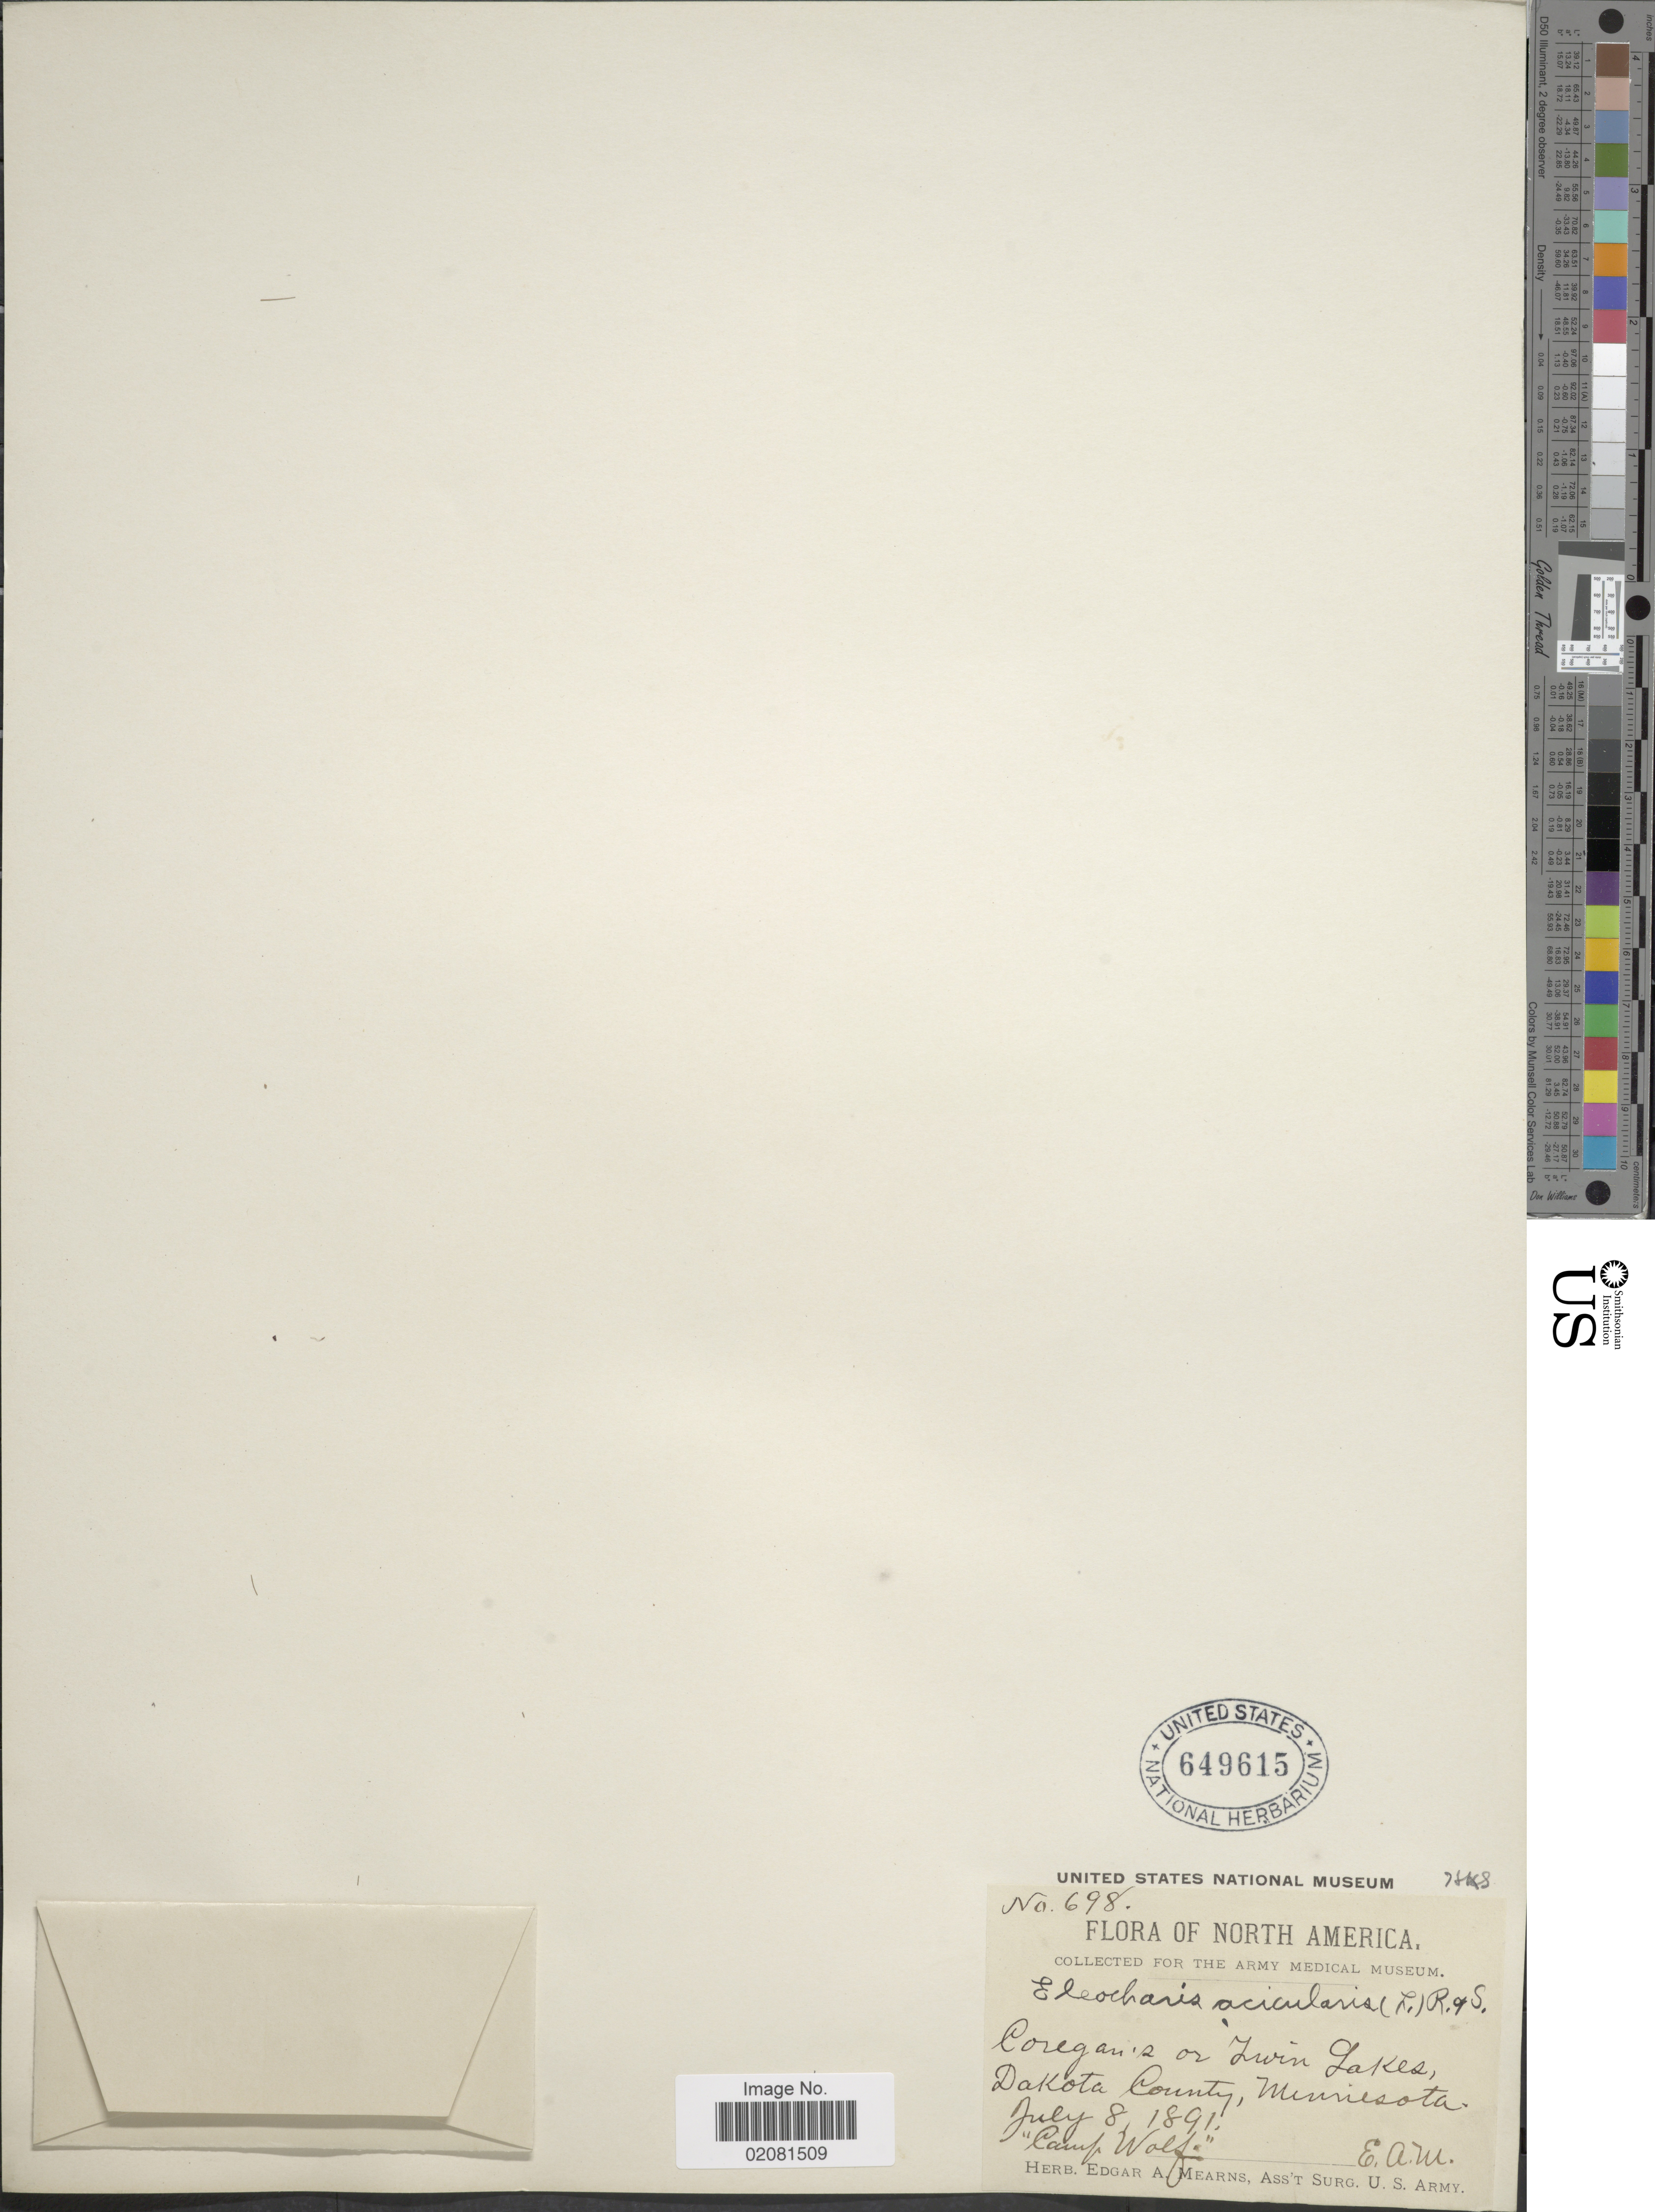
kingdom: Plantae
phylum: Tracheophyta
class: Liliopsida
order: Poales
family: Cyperaceae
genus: Eleocharis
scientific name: Eleocharis acicularis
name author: (L.) Roem. & Schult.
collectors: E. A. Mearns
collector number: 698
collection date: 1891-07-08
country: United States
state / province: Minnesota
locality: Coregan's or Twin Lakes, Dakota County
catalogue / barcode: US 649615